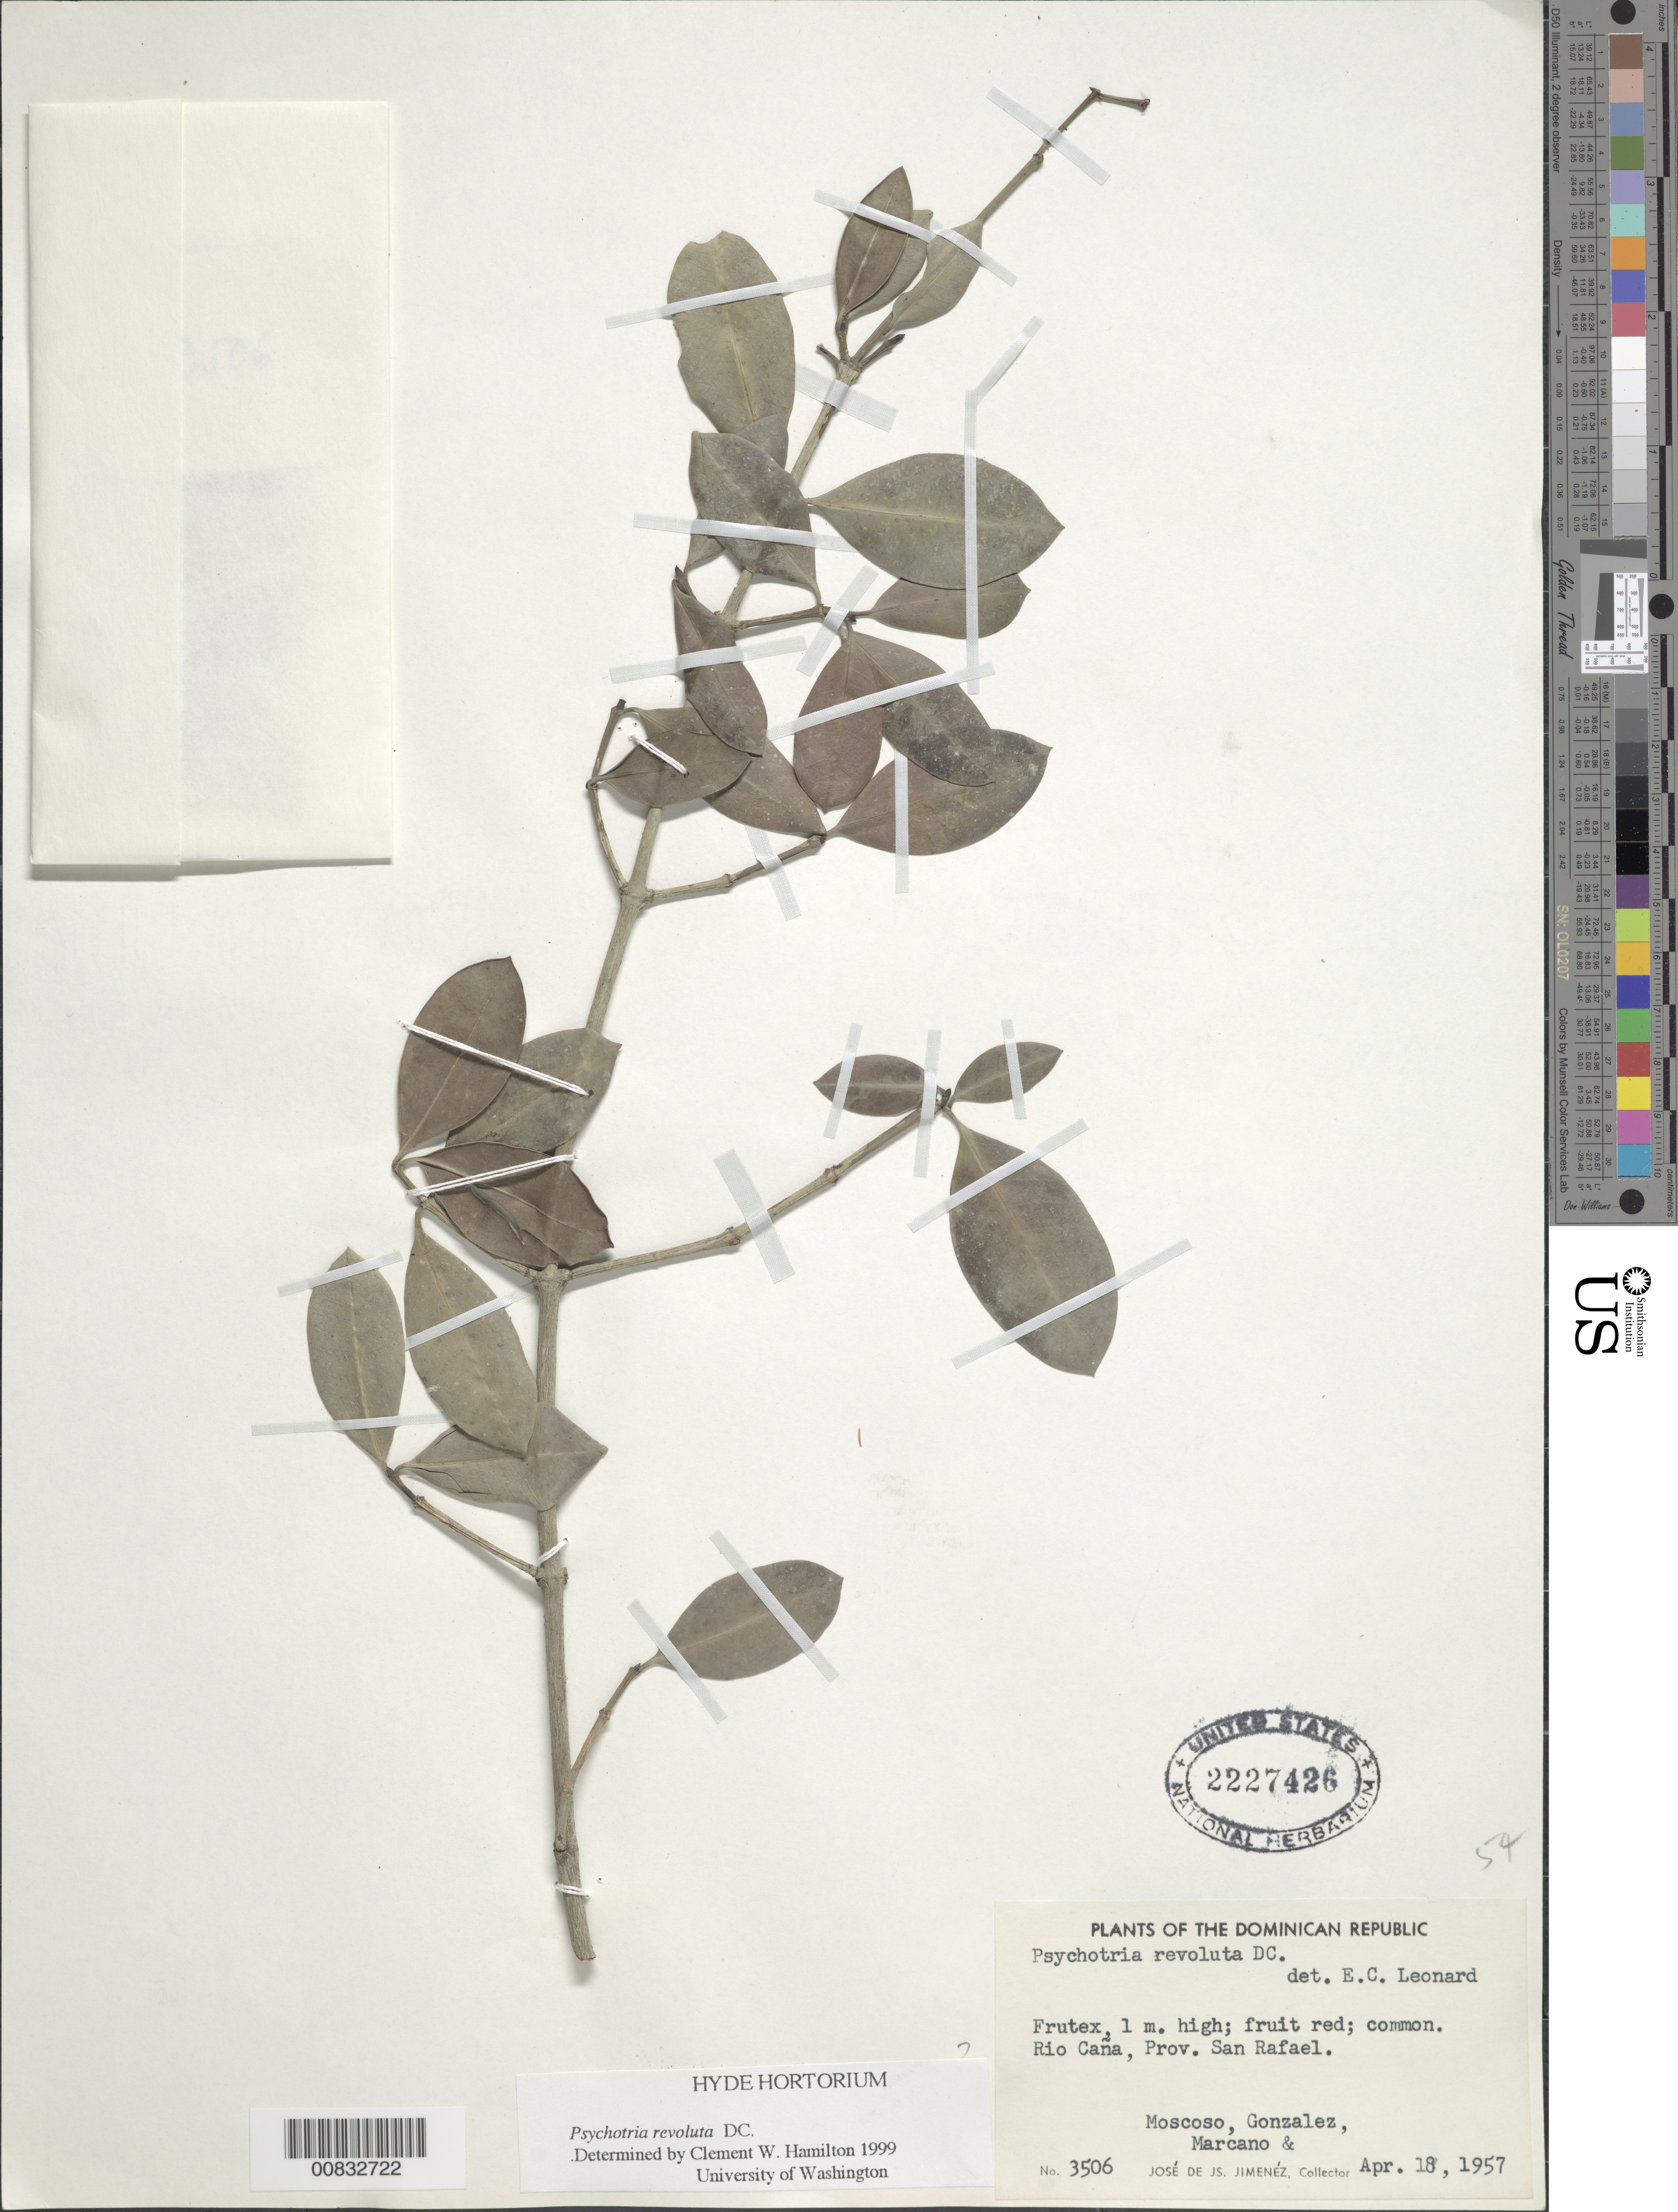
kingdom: Plantae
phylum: Tracheophyta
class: Magnoliopsida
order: Gentianales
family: Rubiaceae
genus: Psychotria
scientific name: Psychotria revoluta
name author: DC.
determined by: Hamilton, C. W.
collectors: J. J. Jiménez Almonte, R. Moscoso, C. Gonzalez & E. J. Marcano F.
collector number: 3506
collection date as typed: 18 Apr 1957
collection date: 1957-04-18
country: Dominican Republic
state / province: Elias Piña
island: Hispaniola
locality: Rio Caña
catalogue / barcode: US 2227426